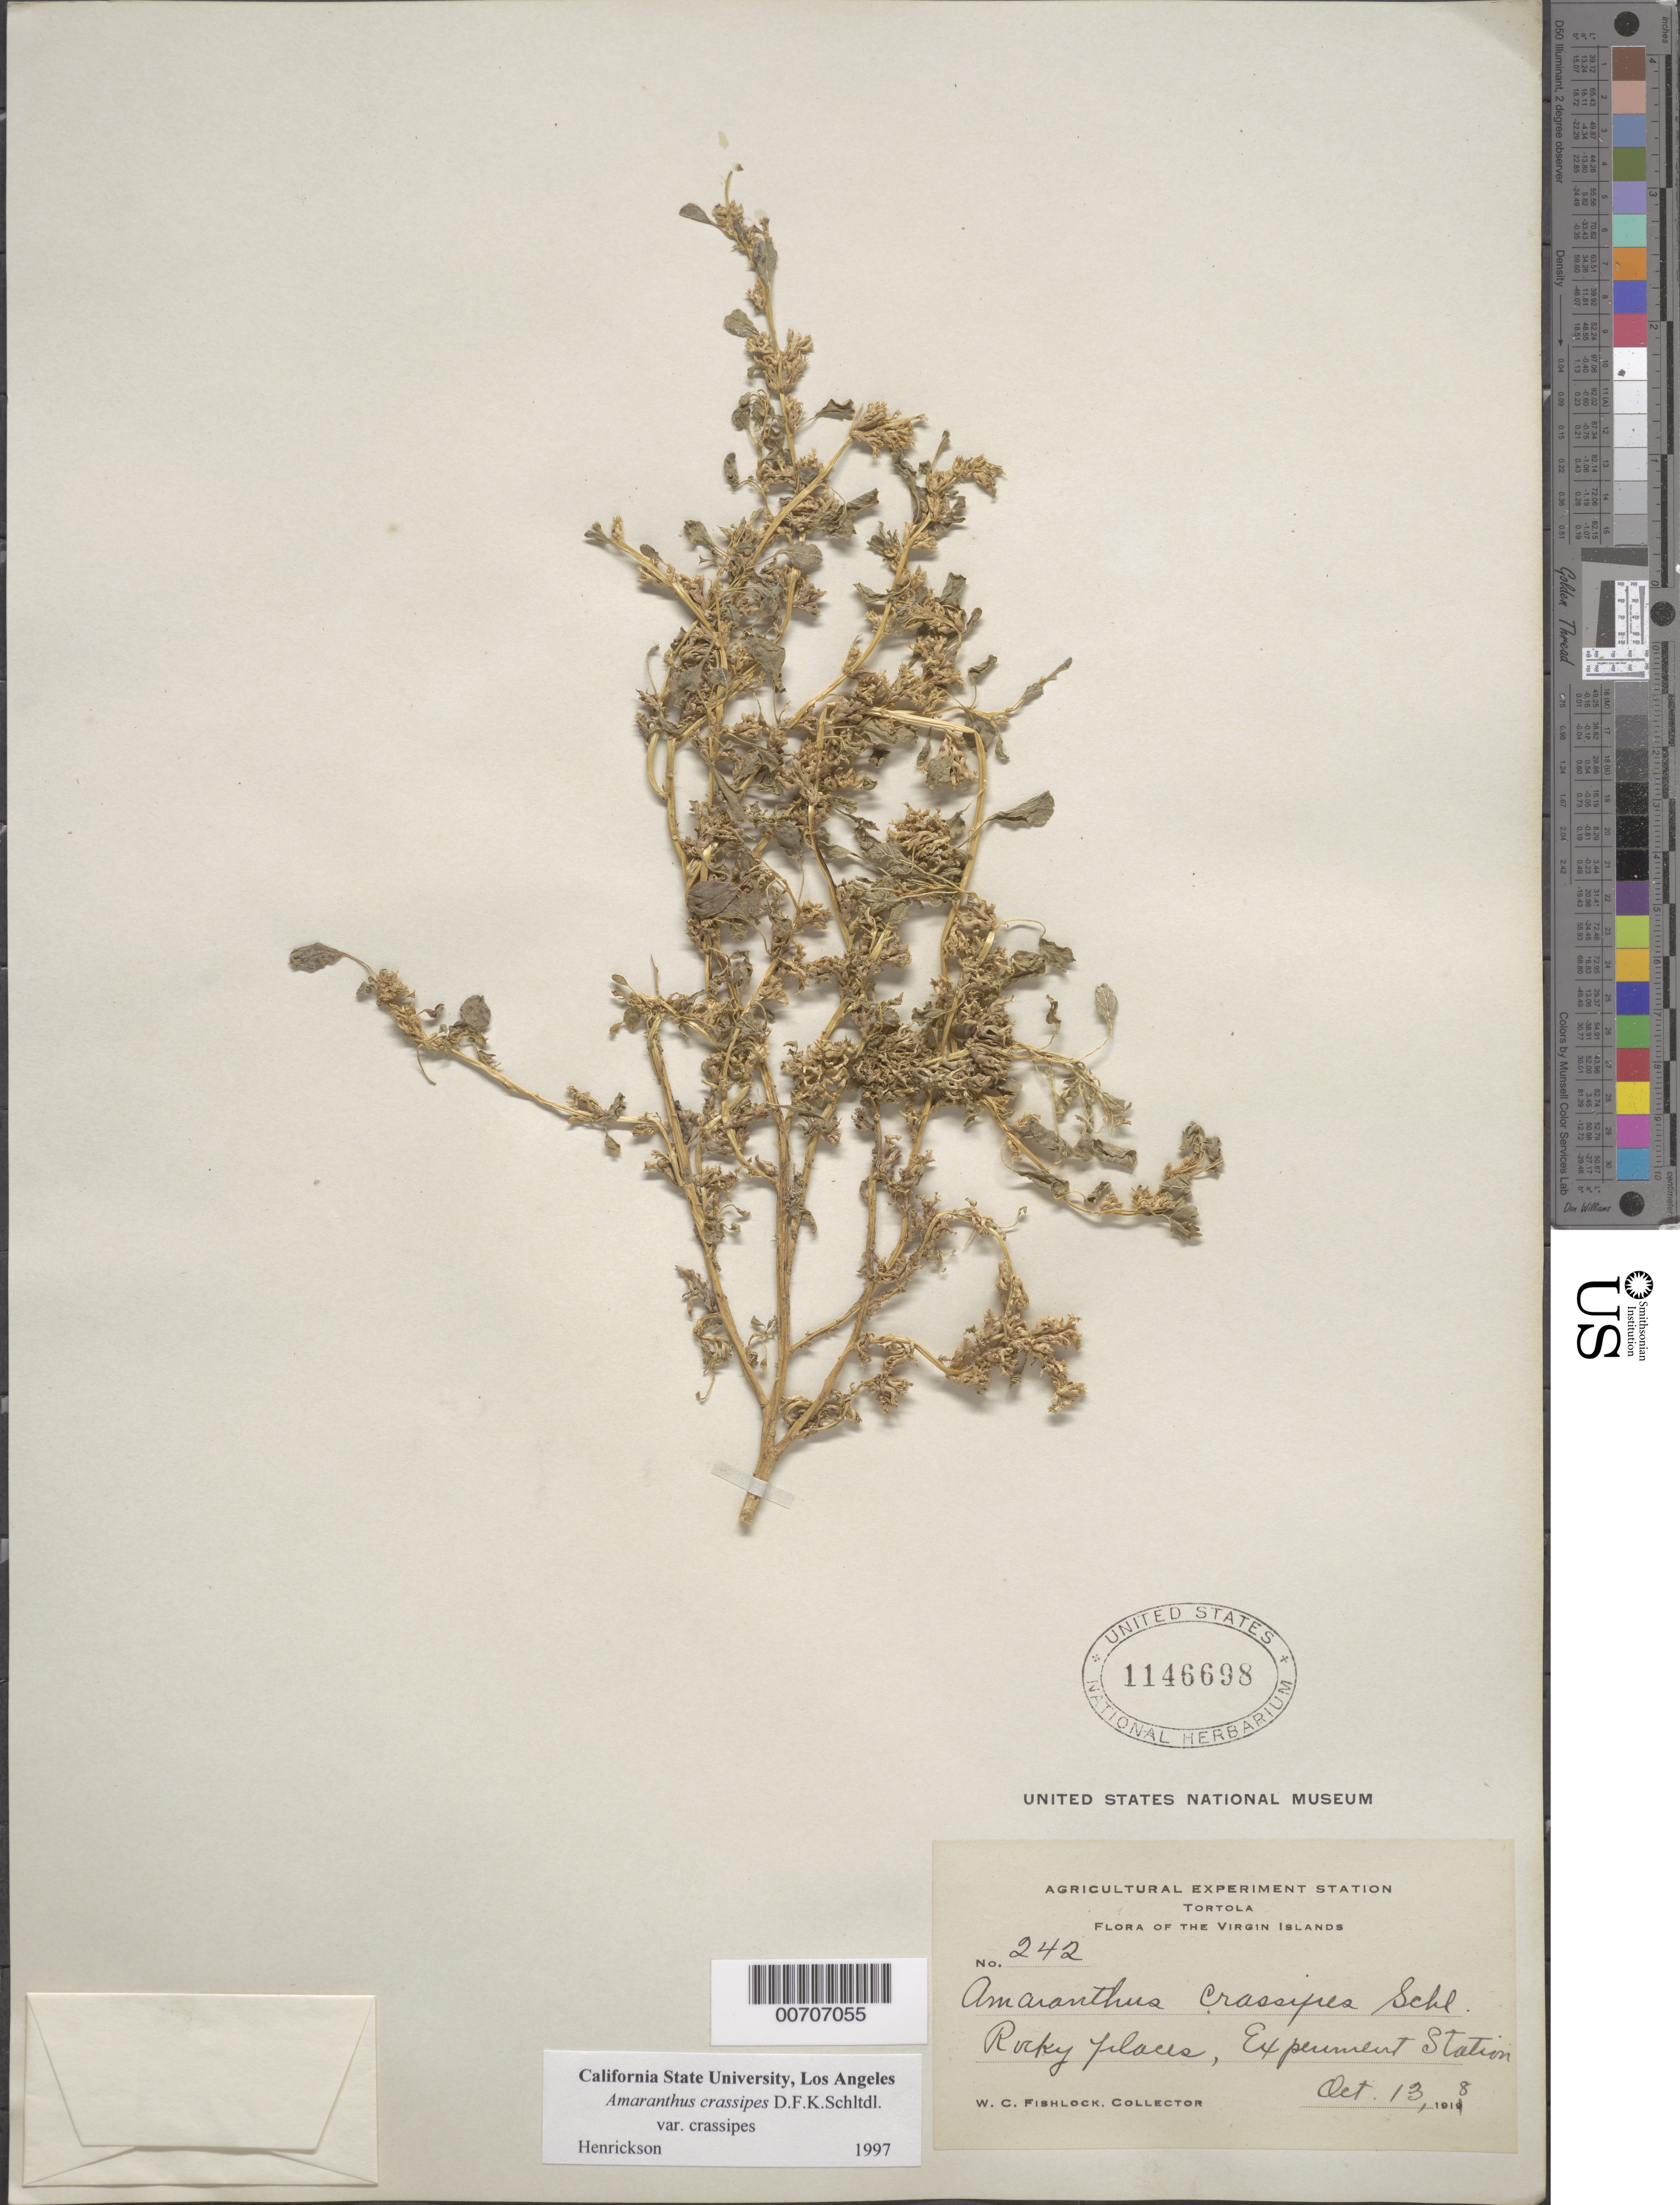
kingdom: Plantae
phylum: Tracheophyta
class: Magnoliopsida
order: Caryophyllales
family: Amaranthaceae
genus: Amaranthus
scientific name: Amaranthus crassipes var. crassipes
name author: Schltdl.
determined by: Henrickson, James S.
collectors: W. Fishlock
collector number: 242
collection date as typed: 13 Oct 1918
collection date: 1918-10-13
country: British Virgin Islands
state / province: Tortola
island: Tortola Island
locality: Tortola Exp. Station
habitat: Rocky places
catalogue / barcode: US 1146698